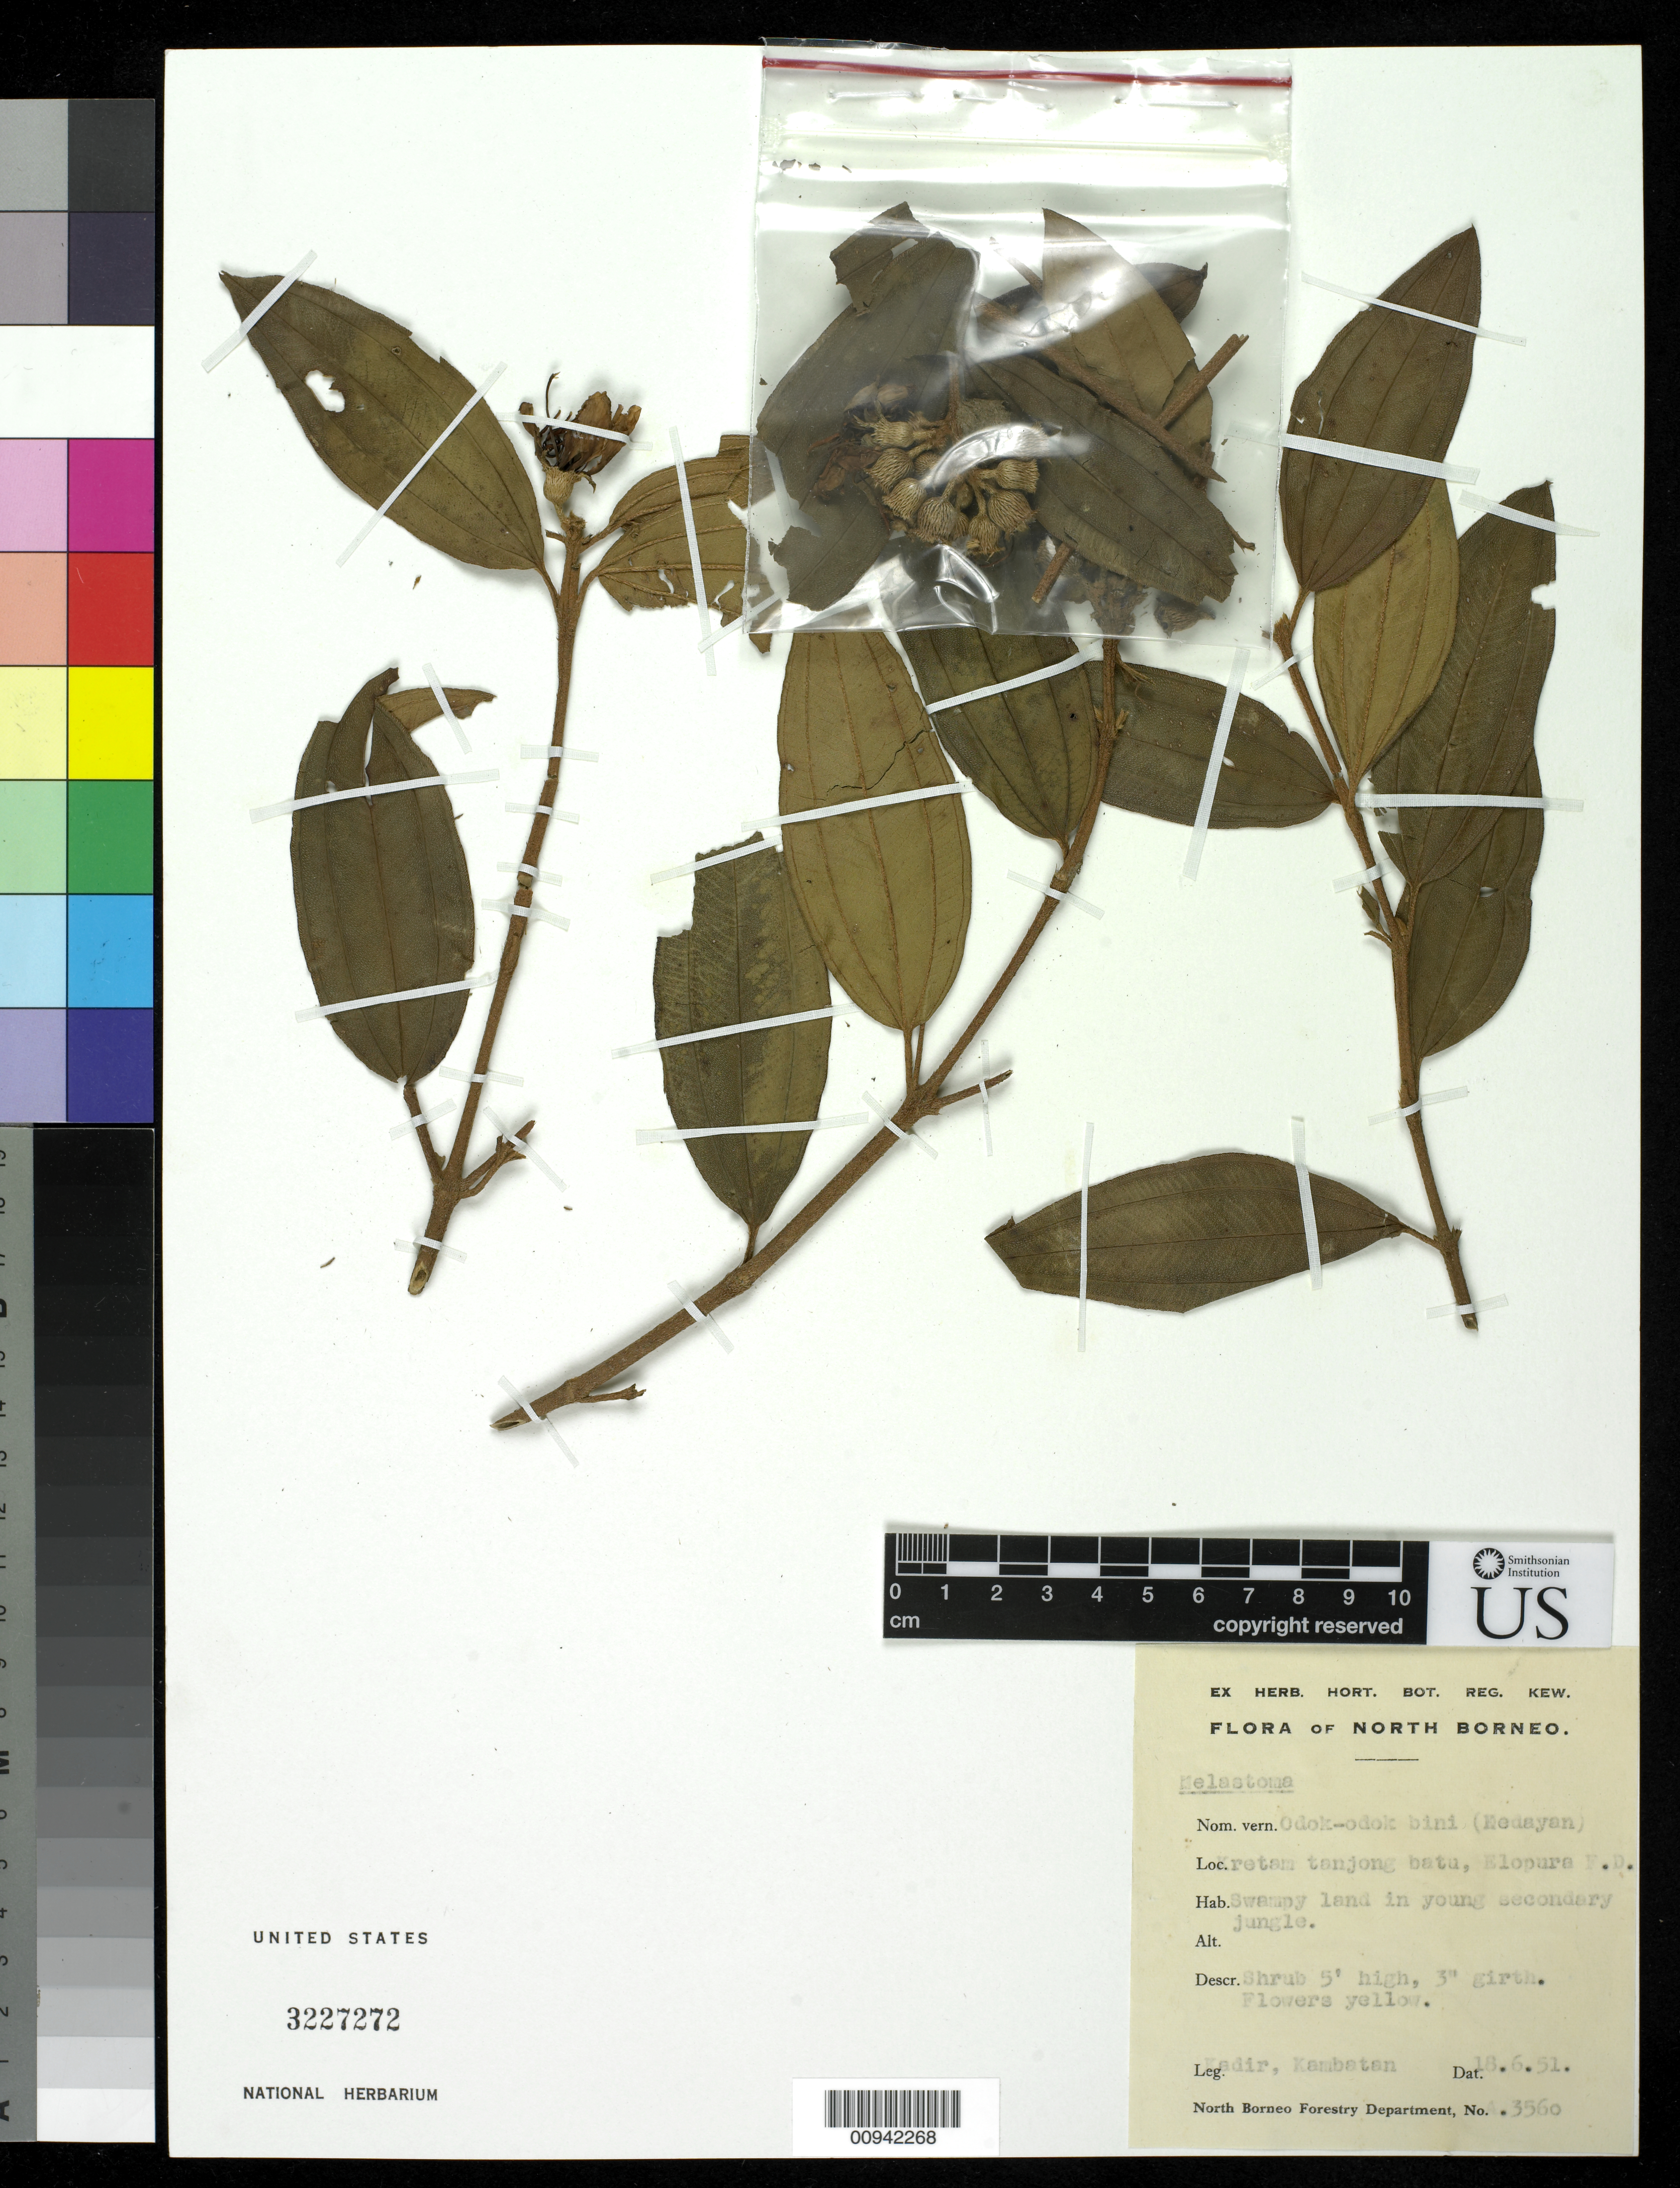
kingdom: Plantae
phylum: Tracheophyta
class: Magnoliopsida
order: Myrtales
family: Melastomataceae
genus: Melastoma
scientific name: Melastoma sp.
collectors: Kadir Bin Abdul & -- Kanbatan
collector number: A 3560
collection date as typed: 18 Jun 1951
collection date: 1951-06-18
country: Malaysia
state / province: Sabah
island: Borneo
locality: swampy land in young secondary jungle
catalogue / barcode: US 3227272